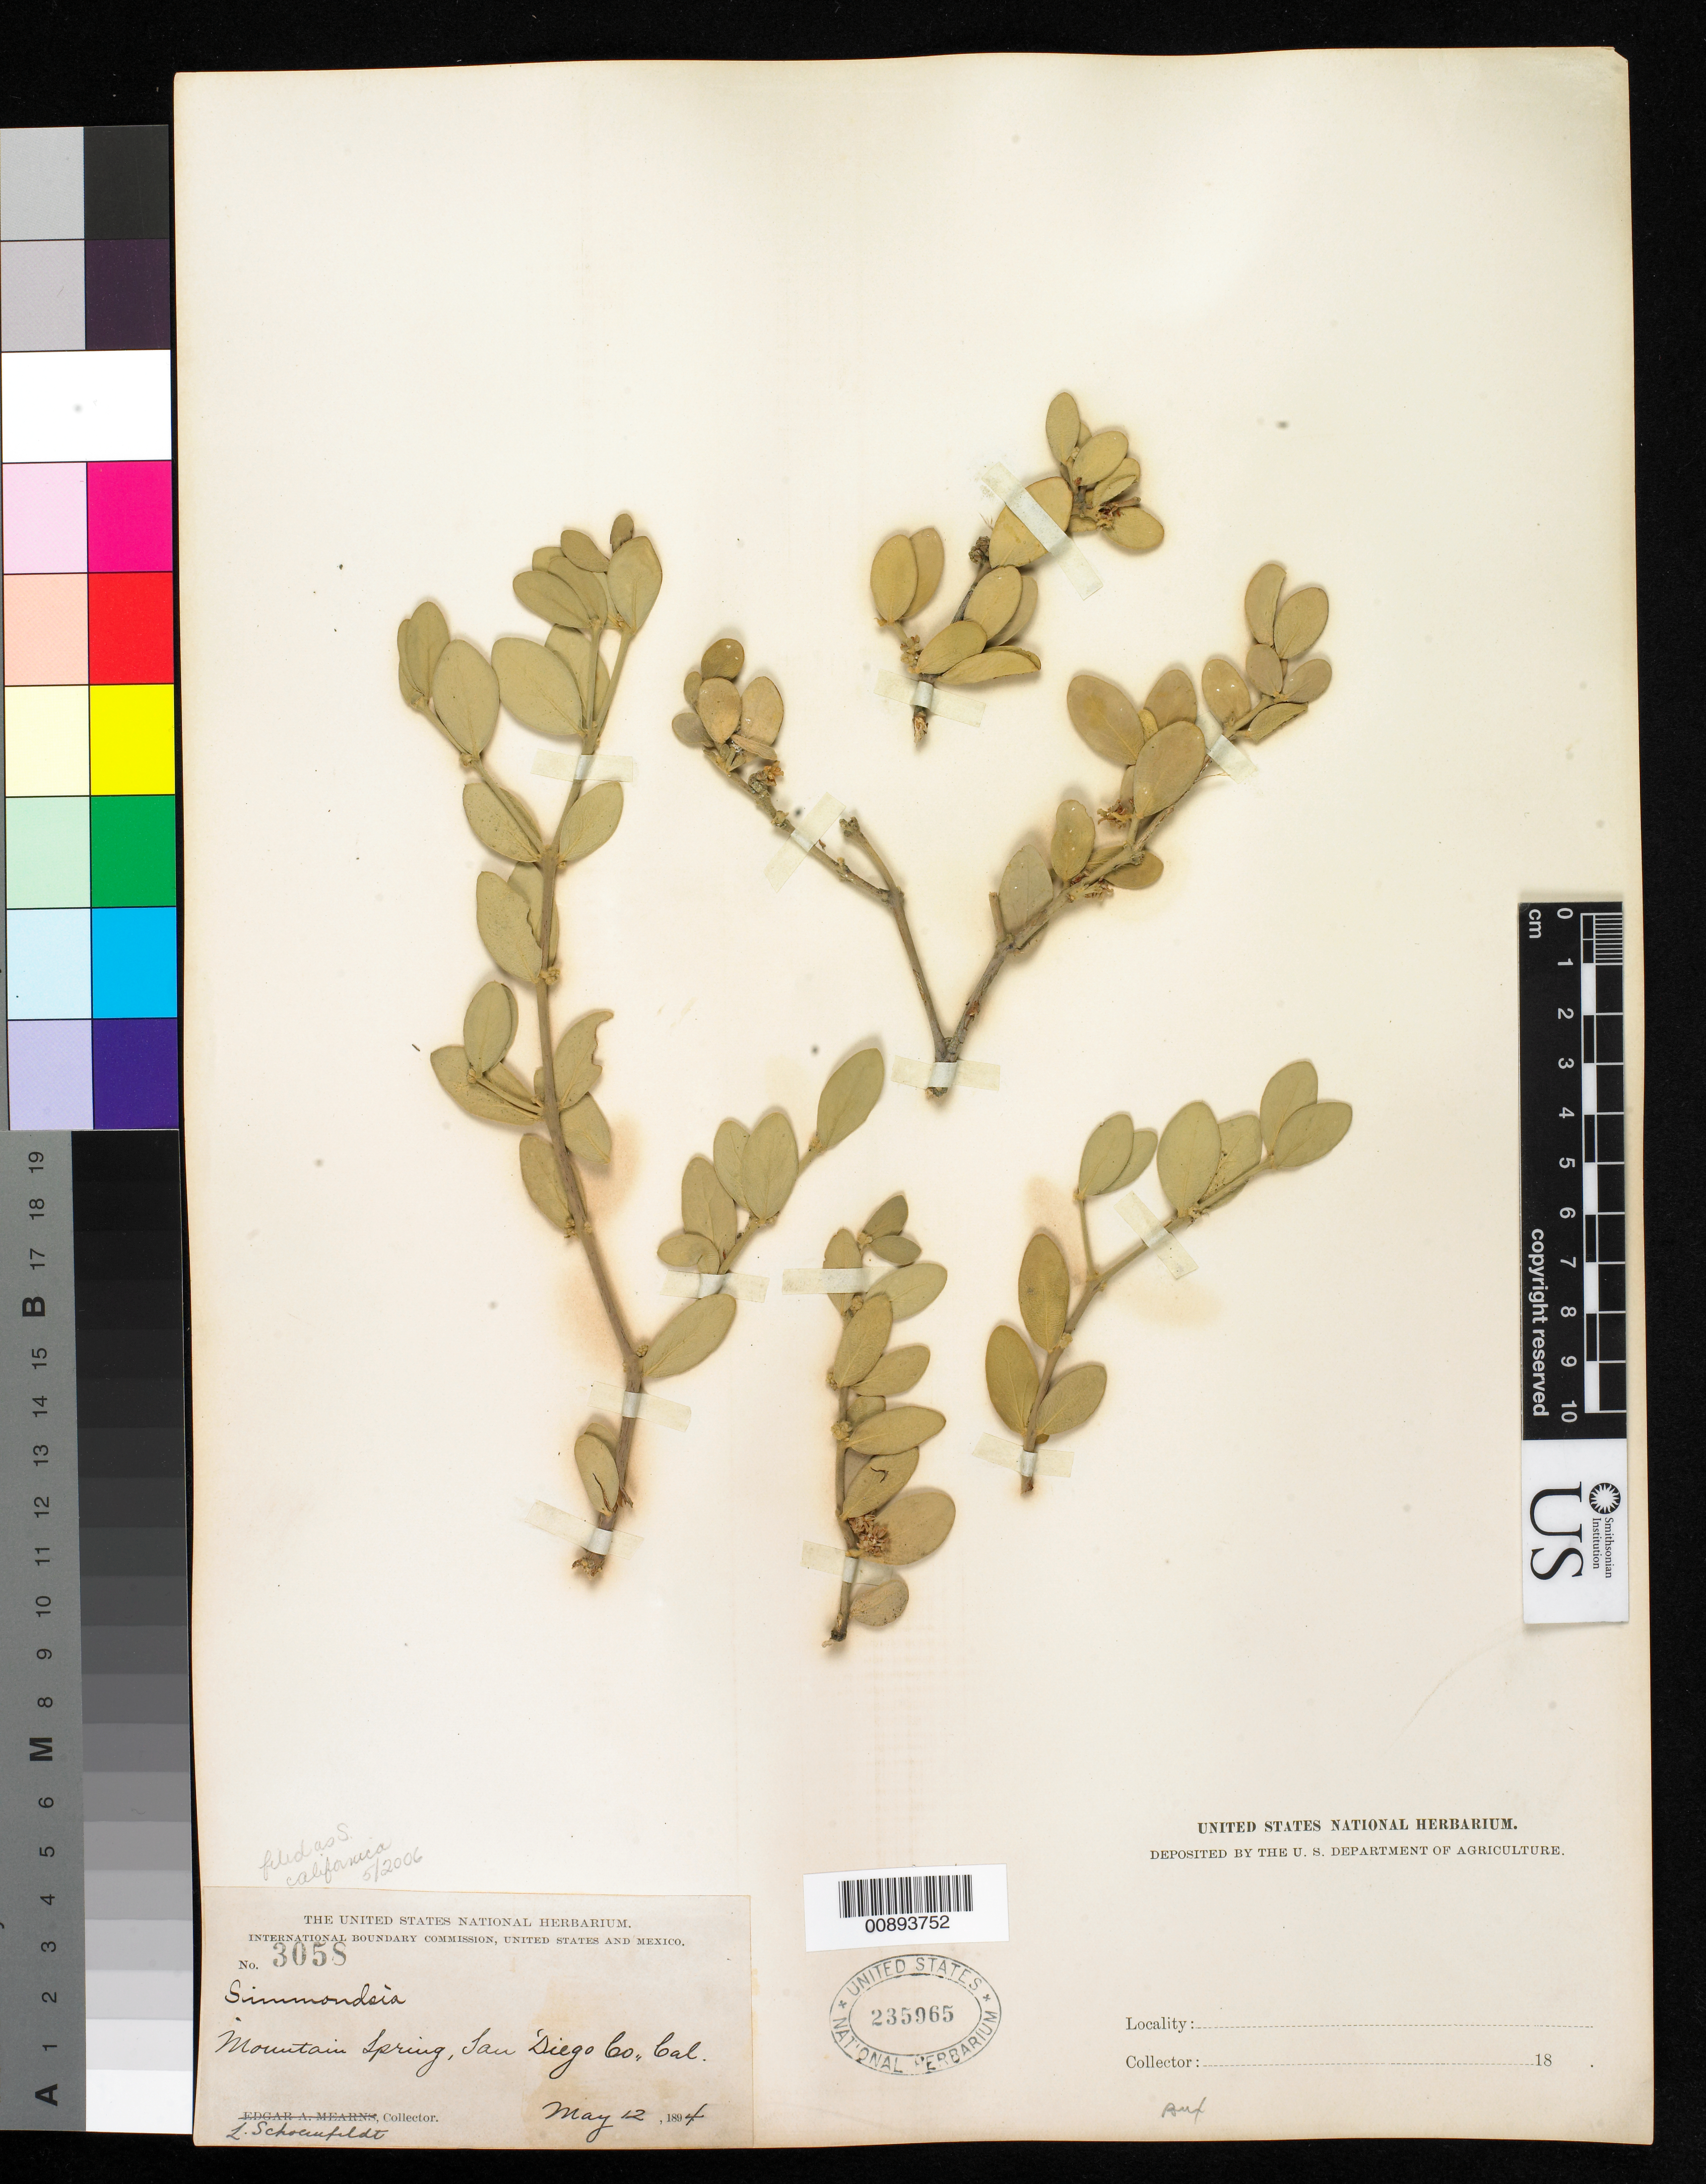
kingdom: Plantae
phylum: Tracheophyta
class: Magnoliopsida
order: Caryophyllales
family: Simmondsiaceae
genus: Simmondsia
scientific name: Simmondsia chinensis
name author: (Link) C.K. Schneid.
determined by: Strong, Mark T., (BOT), Smithsonian Institution - National Museum of Natural History (UNITED STATES)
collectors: L. Schoenfeldt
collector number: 3058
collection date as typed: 12 May 1894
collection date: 1894-05-12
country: United States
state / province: California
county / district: San Diego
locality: Mountain Spring, San Diego County, California.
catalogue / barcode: US 235965